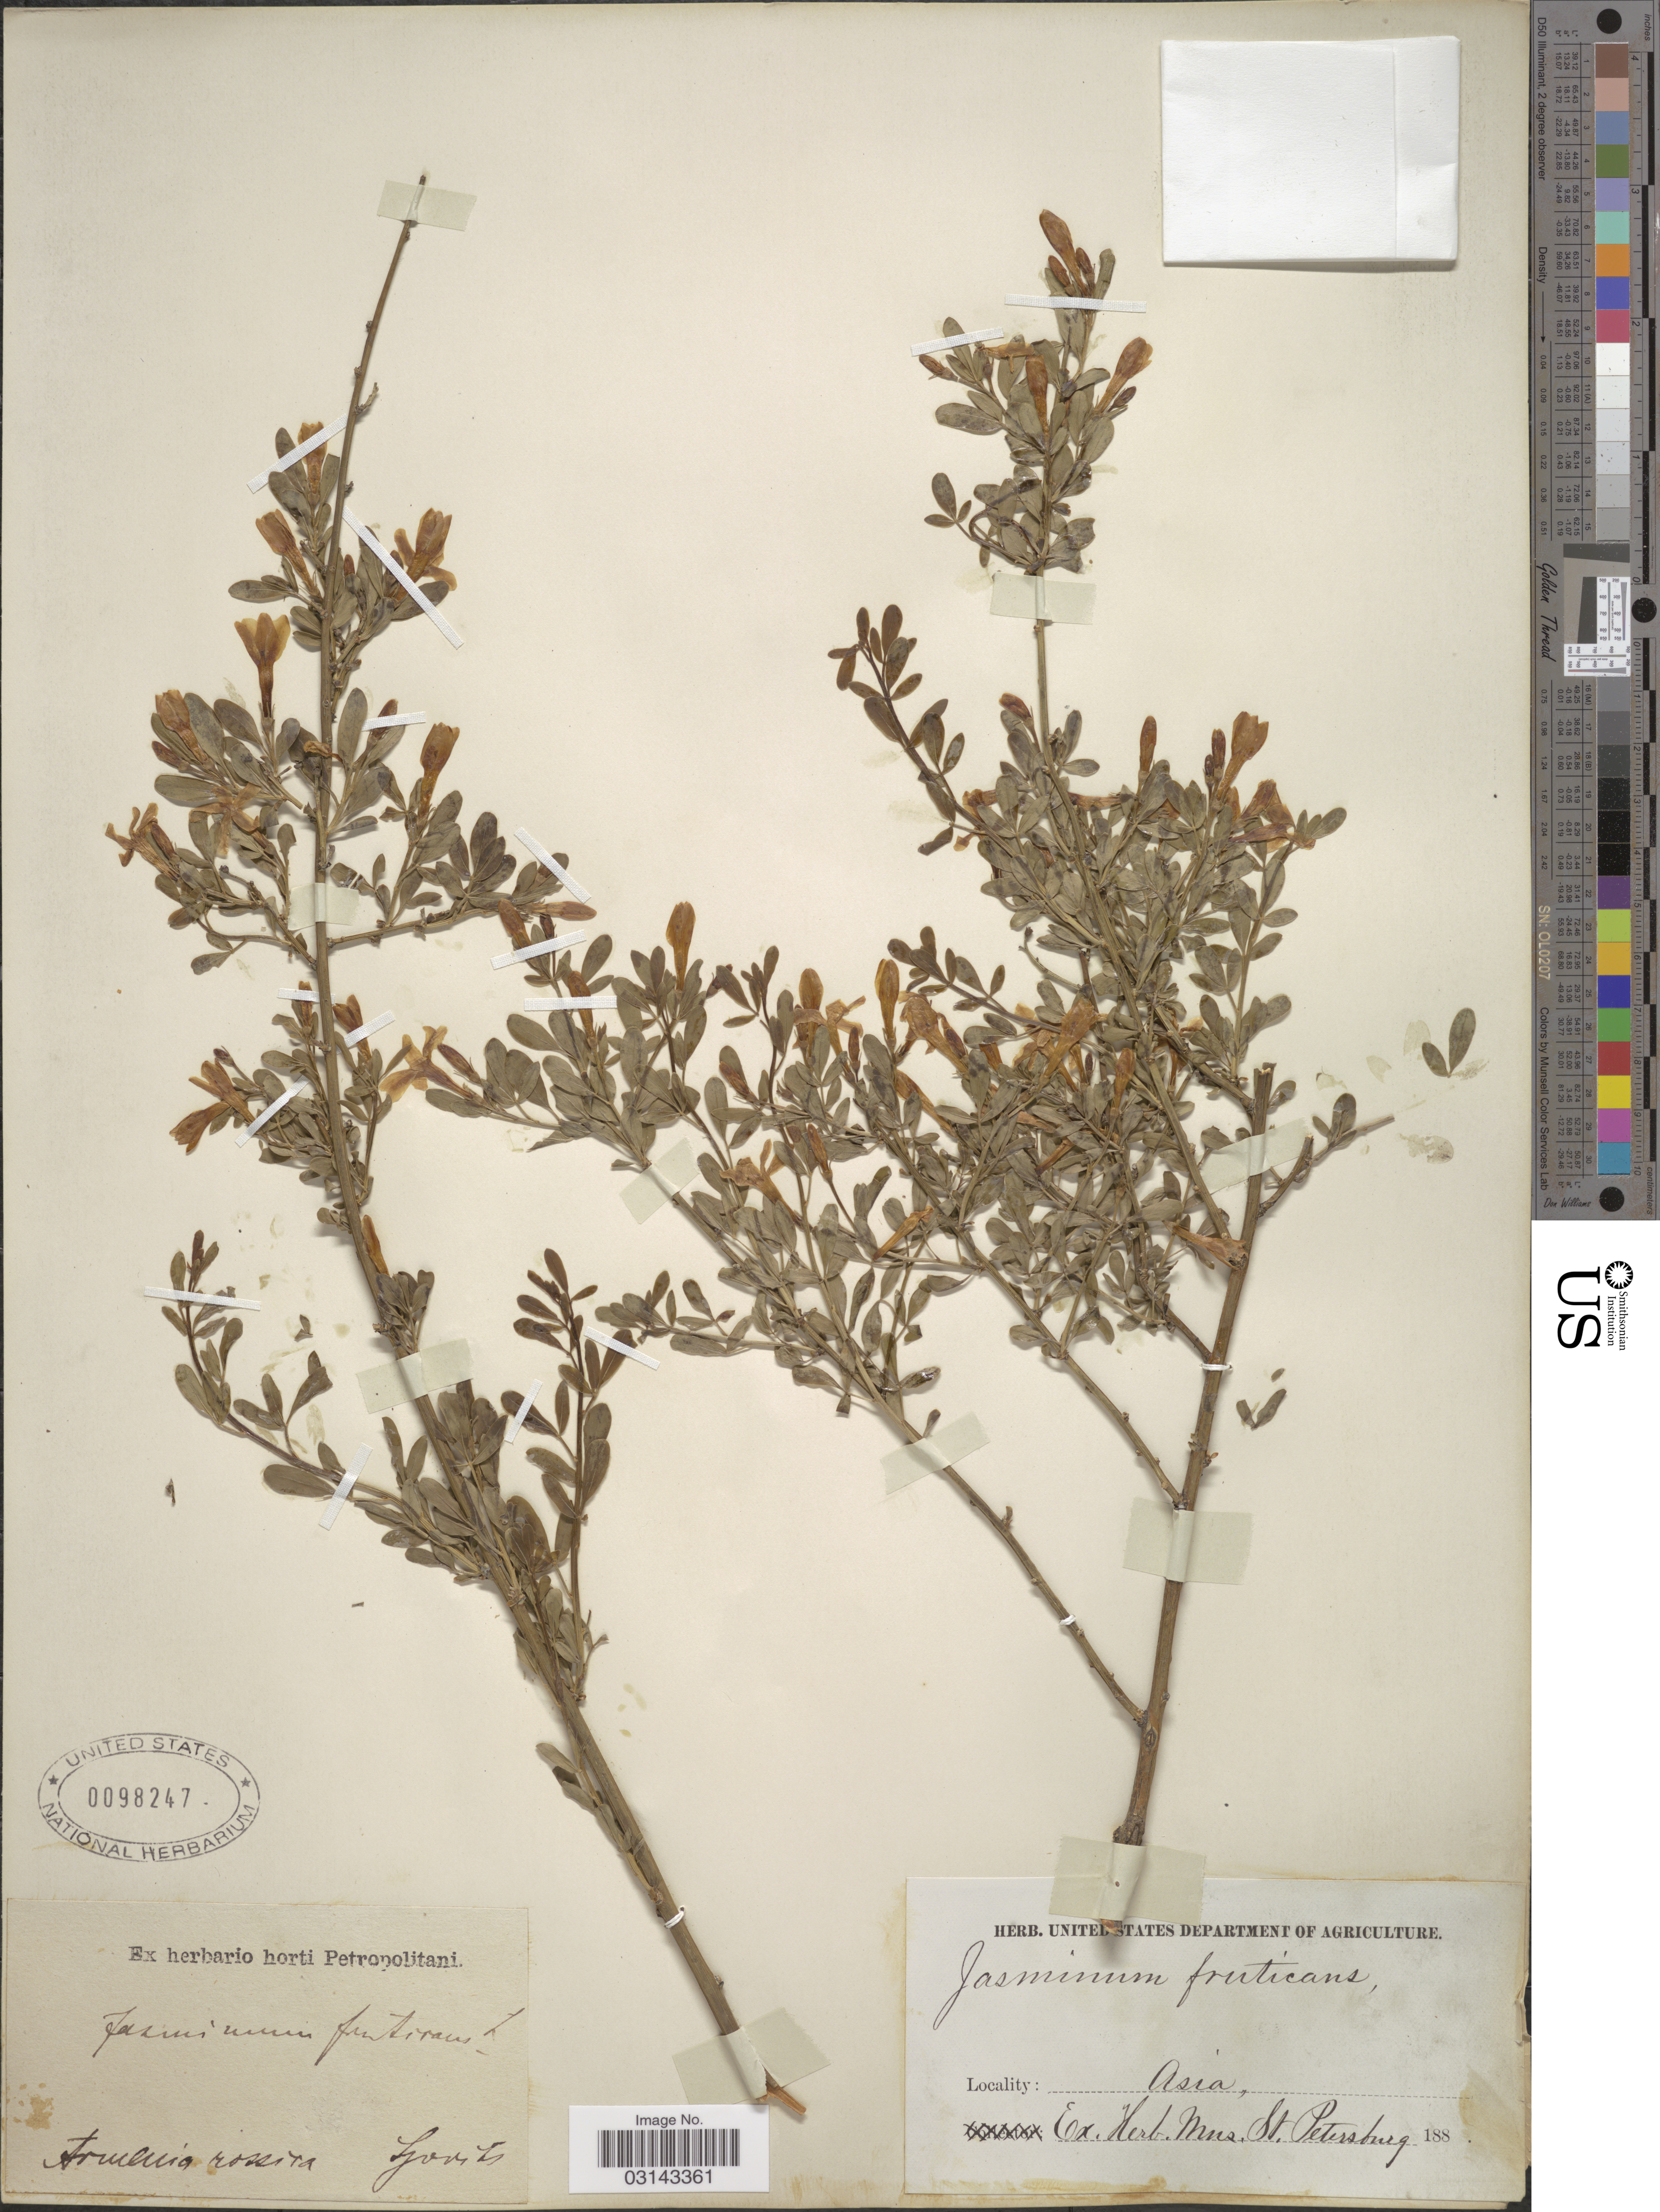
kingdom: Plantae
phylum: Tracheophyta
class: Magnoliopsida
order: Lamiales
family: Oleaceae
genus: Jasminum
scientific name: Jasminum fruticans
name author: L.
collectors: Szovits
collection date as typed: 188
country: Armenia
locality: Armenia rossica.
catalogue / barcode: US 98247